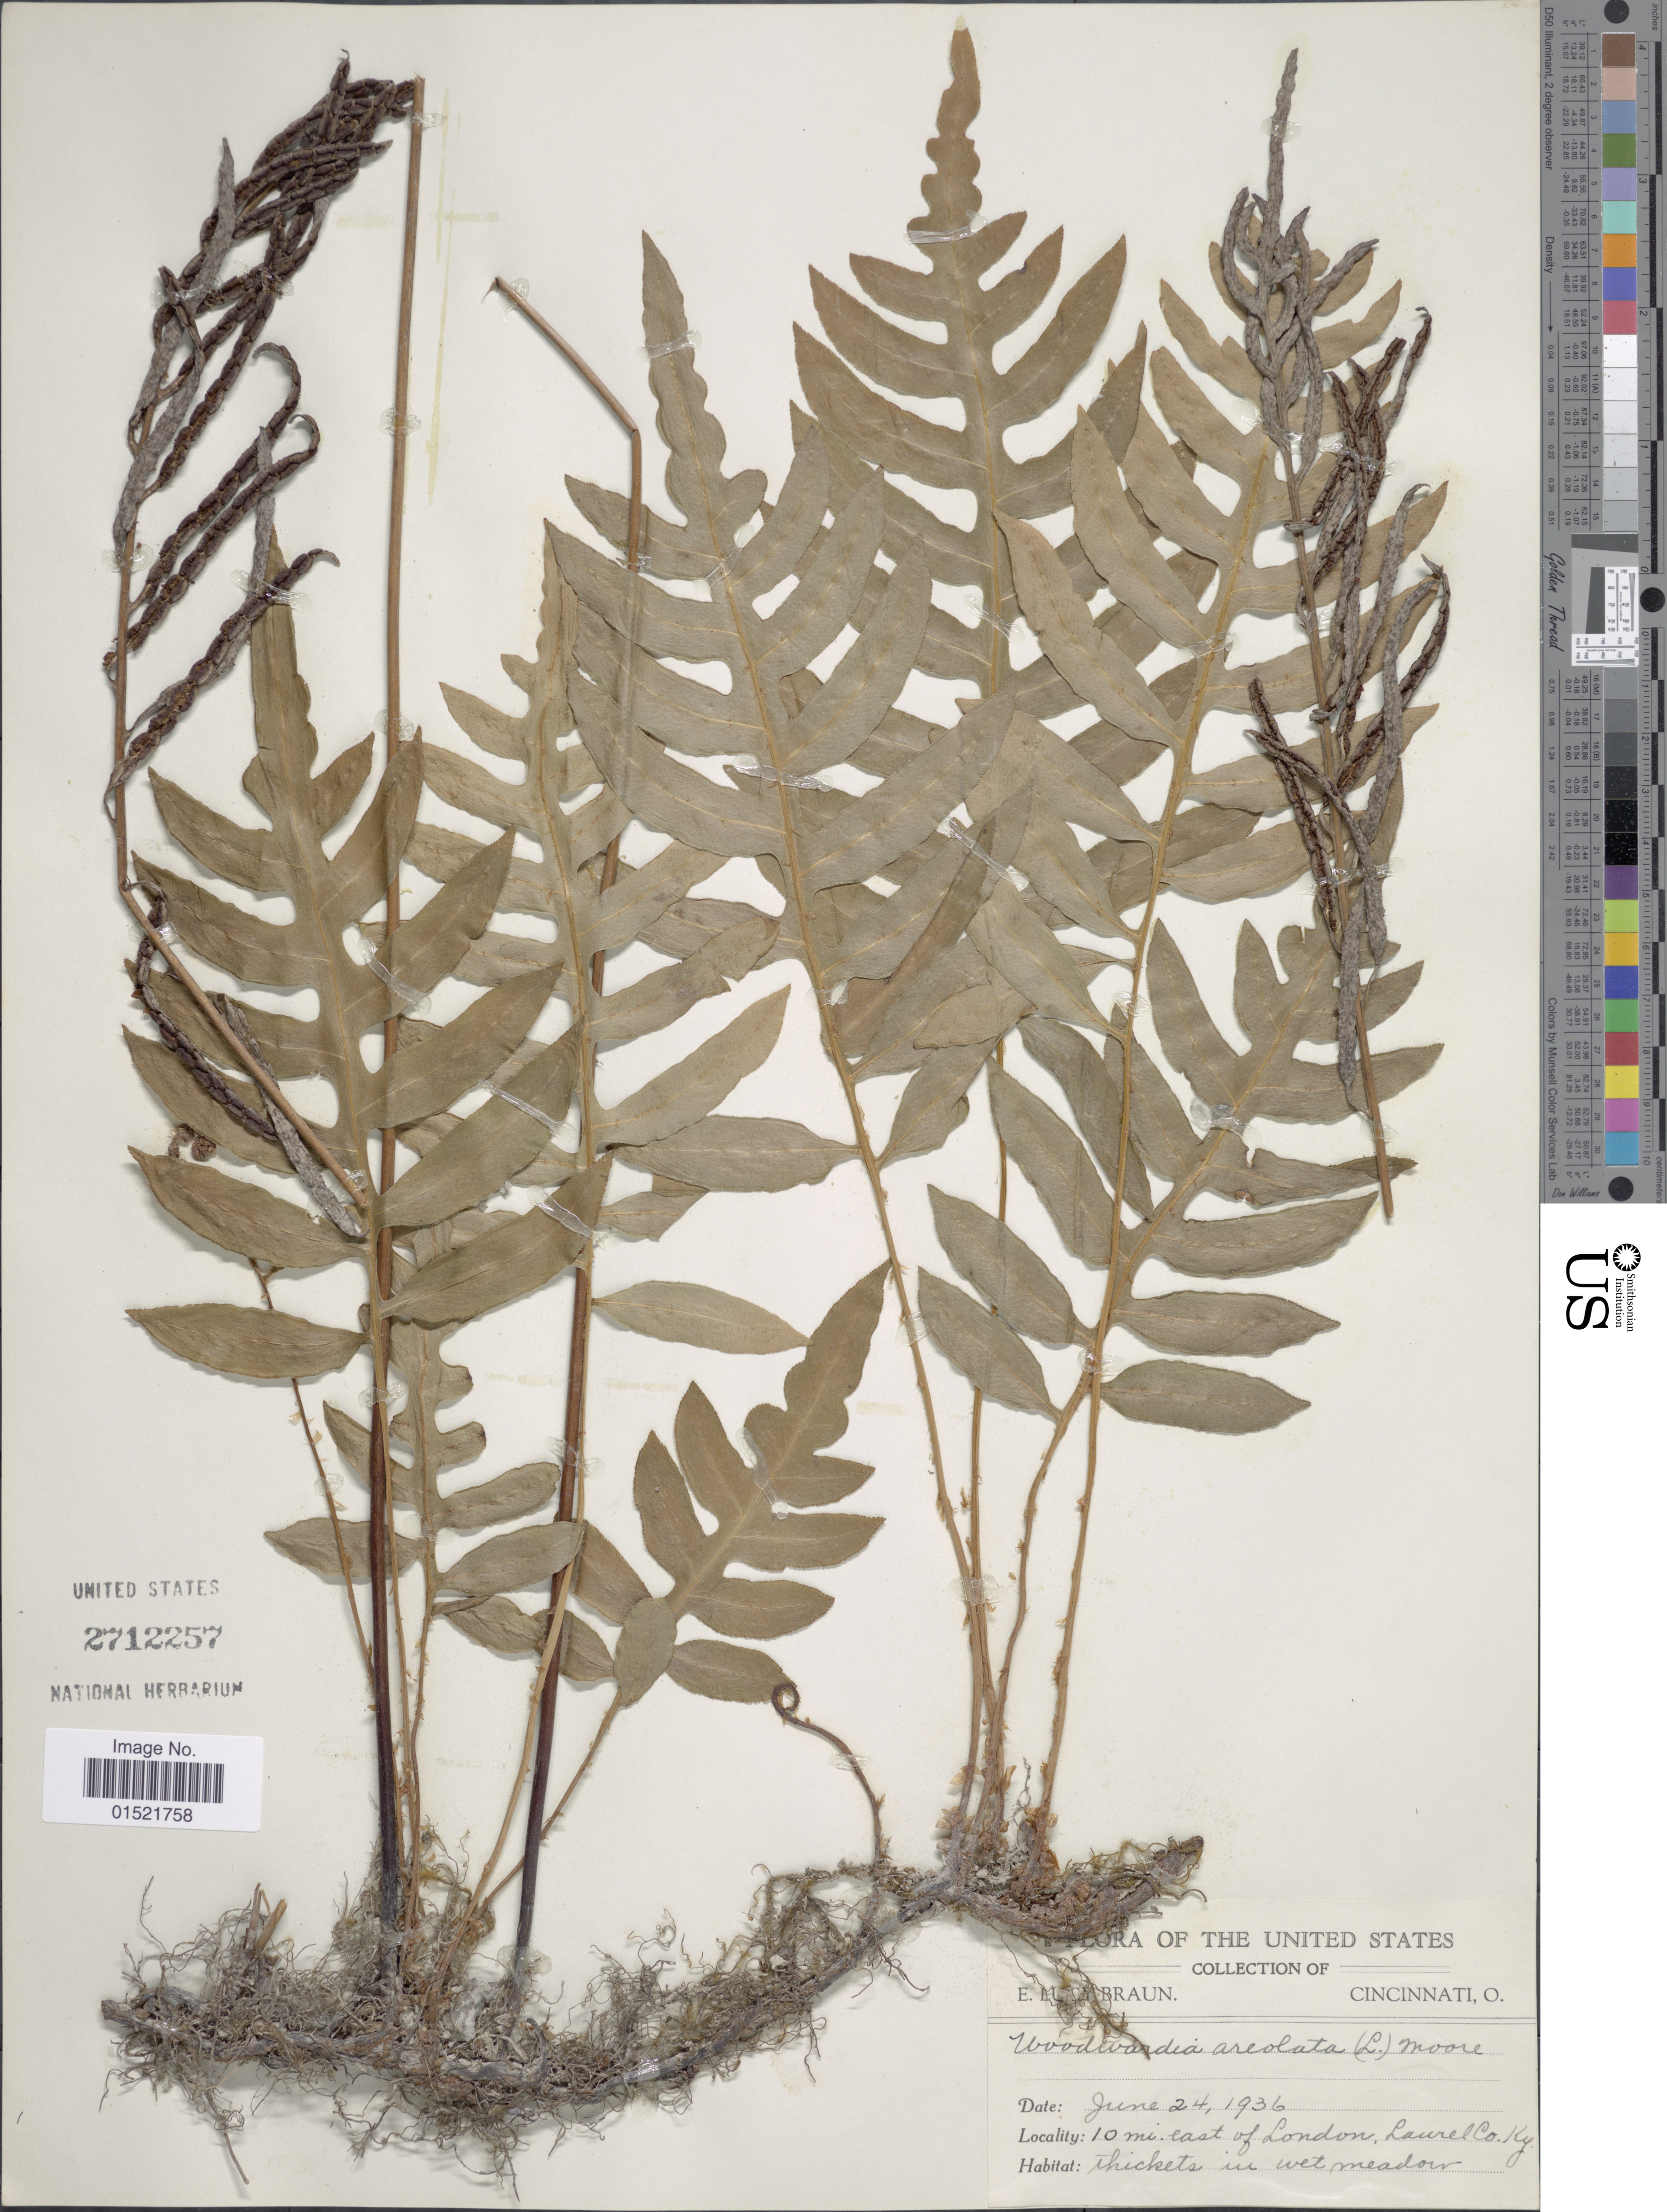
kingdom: Plantae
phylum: Tracheophyta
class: Polypodiopsida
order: Polypodiales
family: Blechnaceae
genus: Woodwardia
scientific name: Woodwardia areolata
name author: (L.) T. Moore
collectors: E. L. Braun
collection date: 1936-06-24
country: United States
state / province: Kentucky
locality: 10 mi. east of London, Laurel Co., Ky.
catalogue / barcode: US 2712257